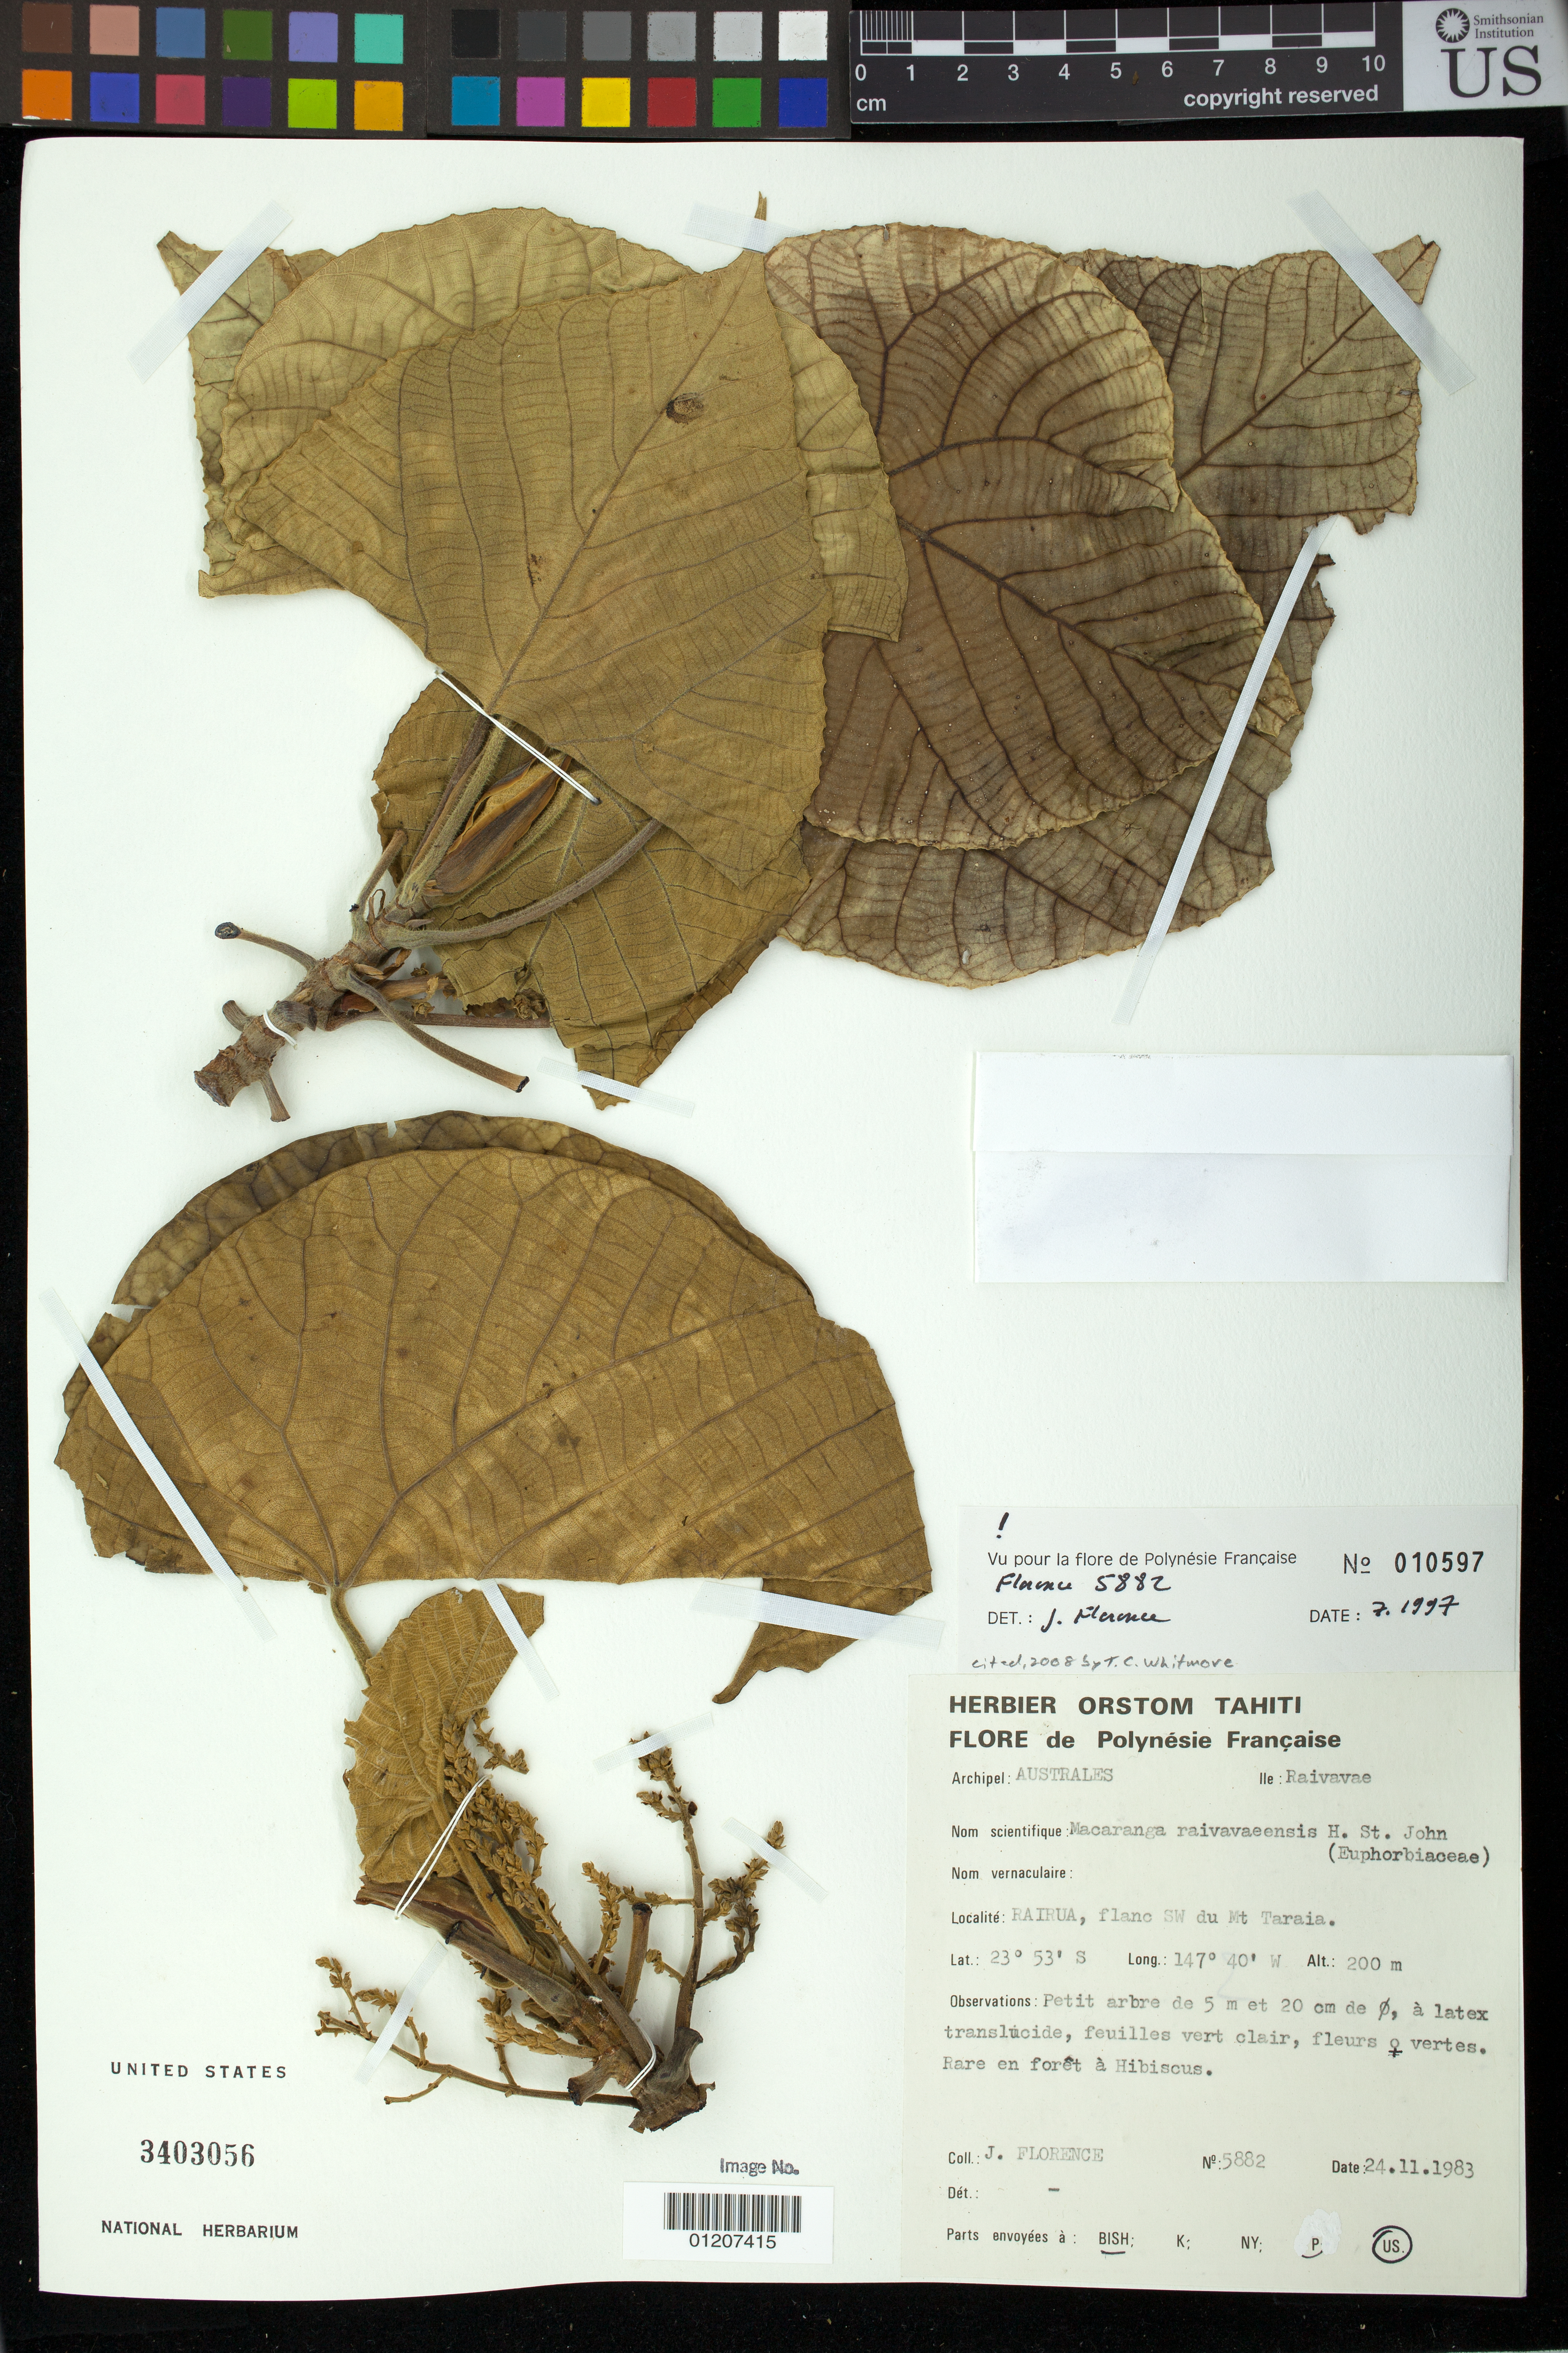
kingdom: Plantae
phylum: Tracheophyta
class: Magnoliopsida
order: Malpighiales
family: Euphorbiaceae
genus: Macaranga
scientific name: Macaranga raivaveensis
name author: H. St. John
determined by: Florence, J.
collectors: J. Florence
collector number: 5882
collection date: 1983-11-24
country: French Polynesia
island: Raivavae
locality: Rairua, flanc DW du Mt. Taraia.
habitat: Forèt a Hibiscus.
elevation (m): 200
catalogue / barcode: US 3403056